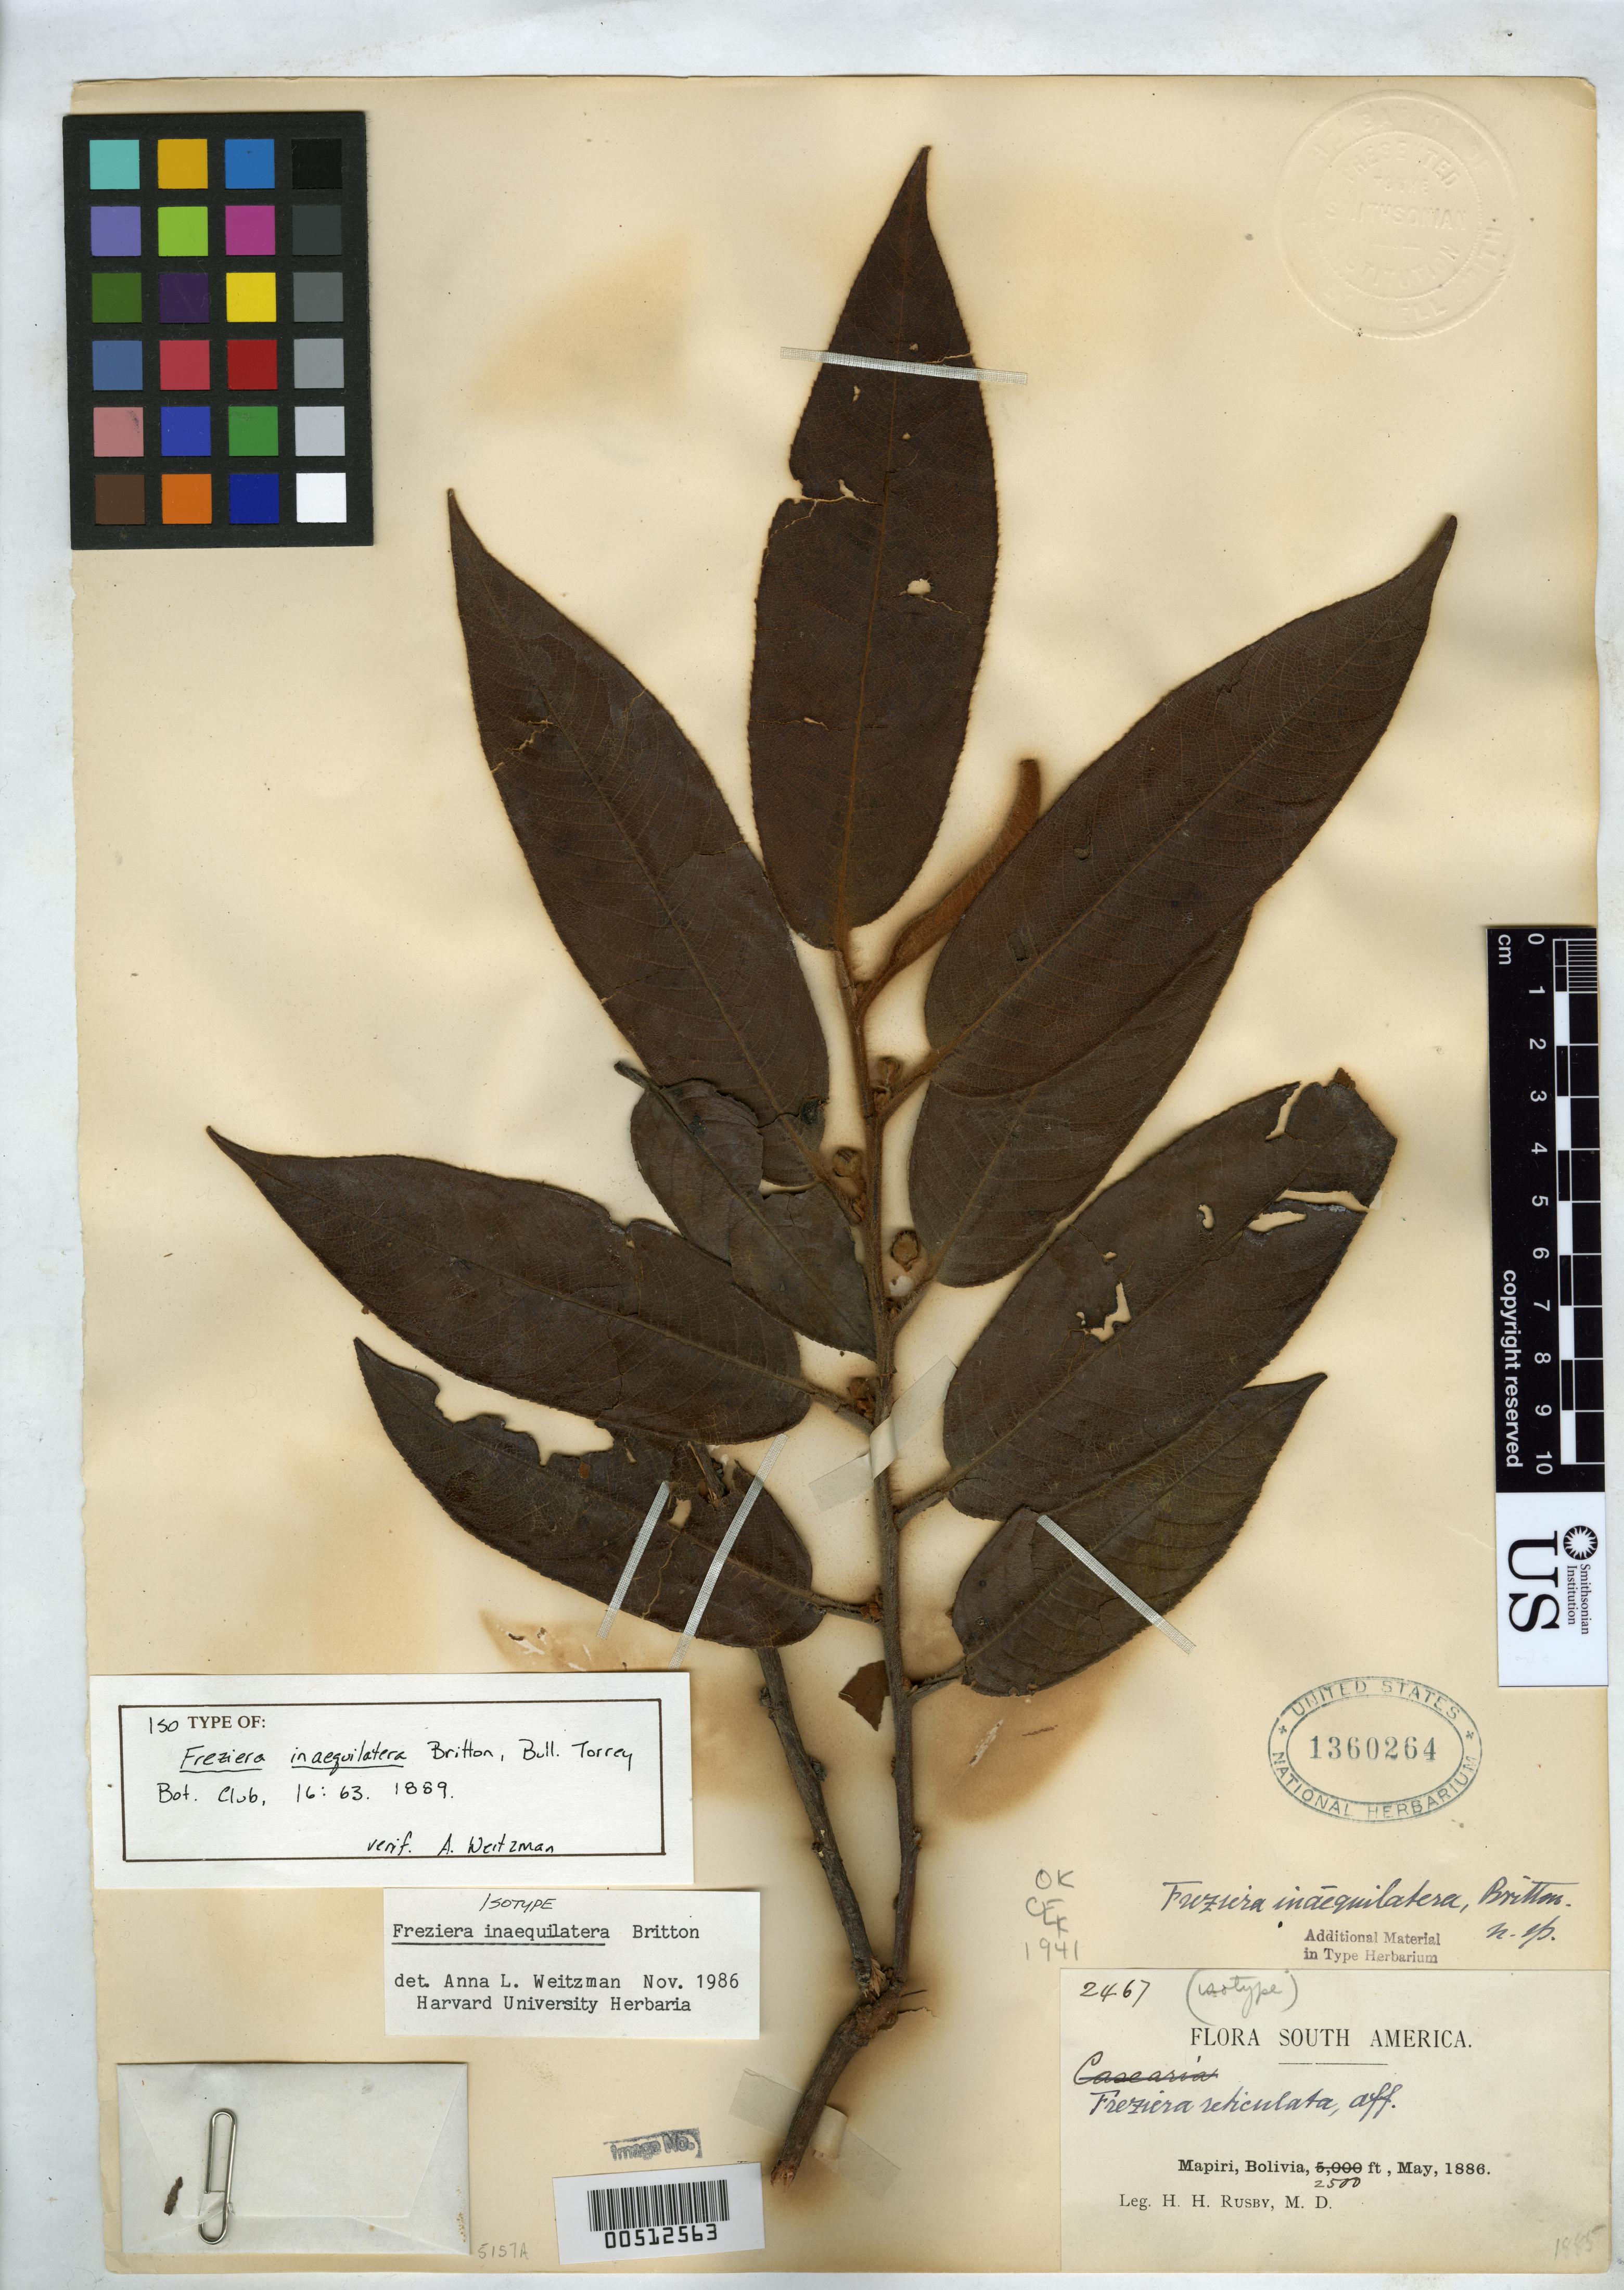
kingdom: Plantae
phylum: Tracheophyta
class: Magnoliopsida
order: Ericales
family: Pentaphylacaceae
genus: Freziera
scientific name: Freziera inaequilatera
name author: Britton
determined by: Weitzman, A. L.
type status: Isotype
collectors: H. H. Rusby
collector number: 2467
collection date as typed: May 1886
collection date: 1886-05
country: Bolivia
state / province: La Páz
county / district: Larecaja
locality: Mapiri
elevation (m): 762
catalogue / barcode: US 1360264